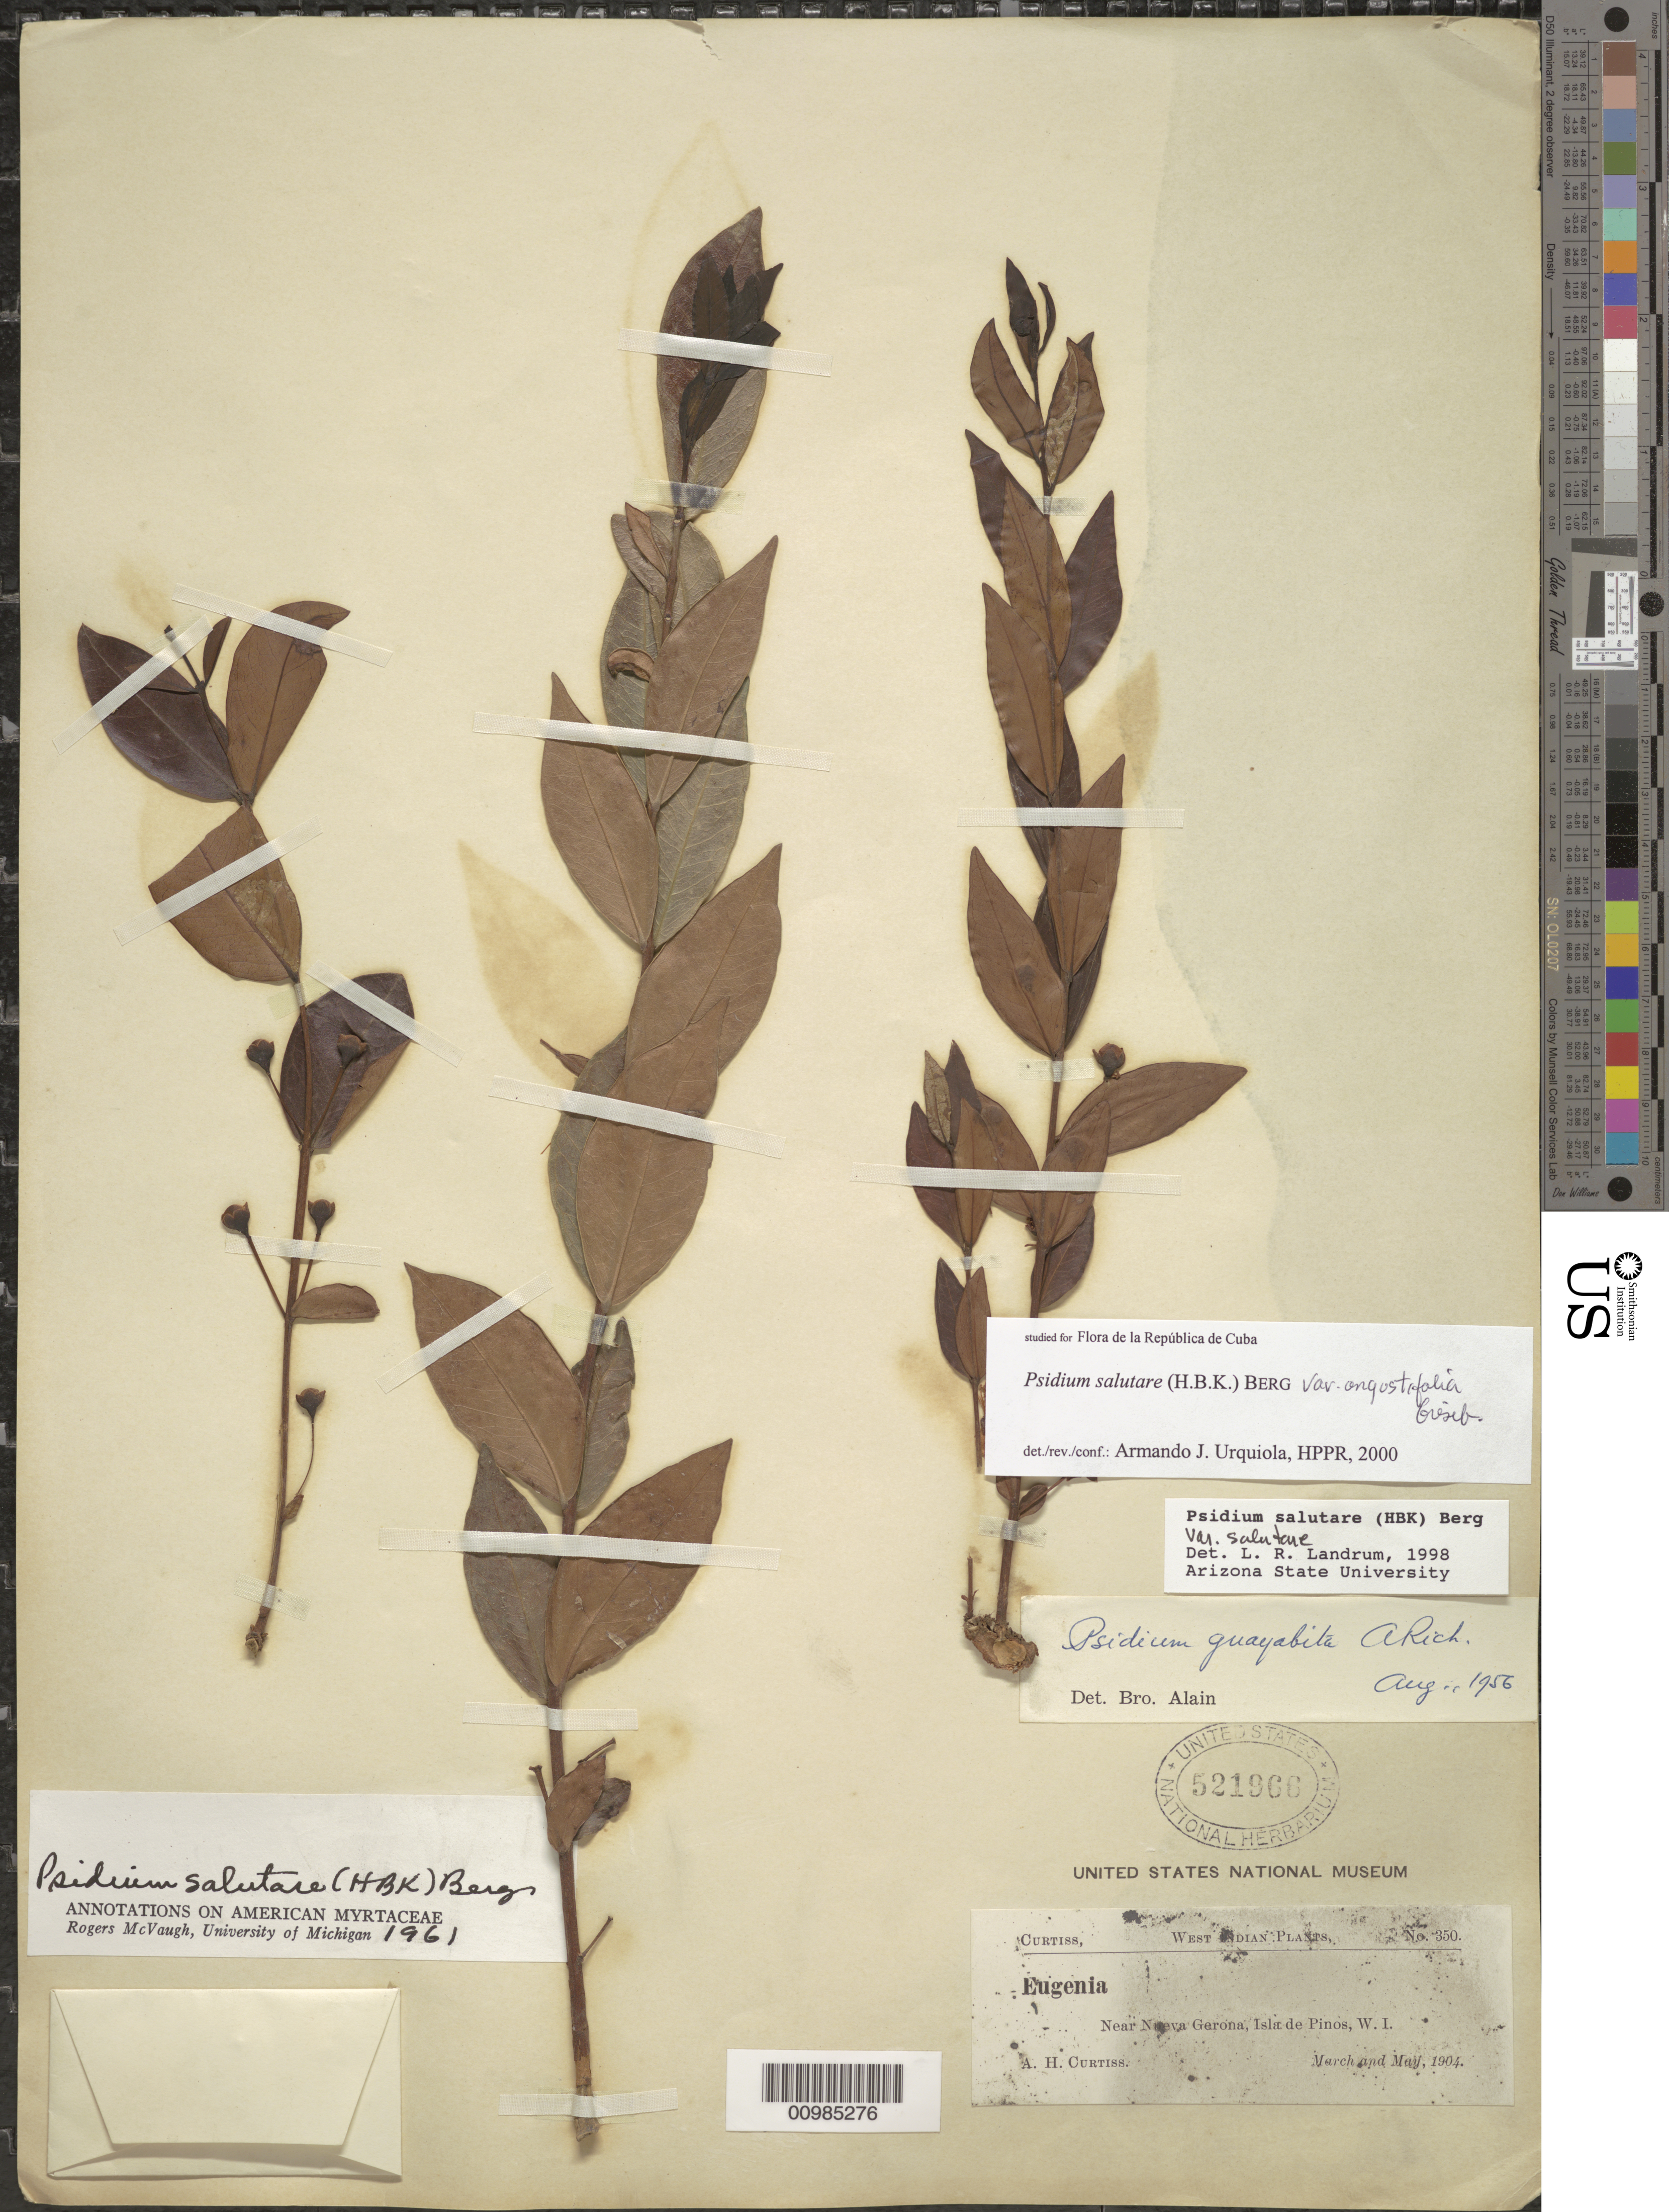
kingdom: Plantae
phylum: Tracheophyta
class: Magnoliopsida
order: Myrtales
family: Myrtaceae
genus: Psidium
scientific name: Psidium salutare var. angustifolia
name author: Griseb.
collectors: A. H. Curtiss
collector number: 350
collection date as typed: Mar 1904 and -- May 1904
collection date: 1904-03,1904-05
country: Cuba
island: Isla de la Juventud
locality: Isle of Pines, Near Nueva Gerona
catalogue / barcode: US 521966